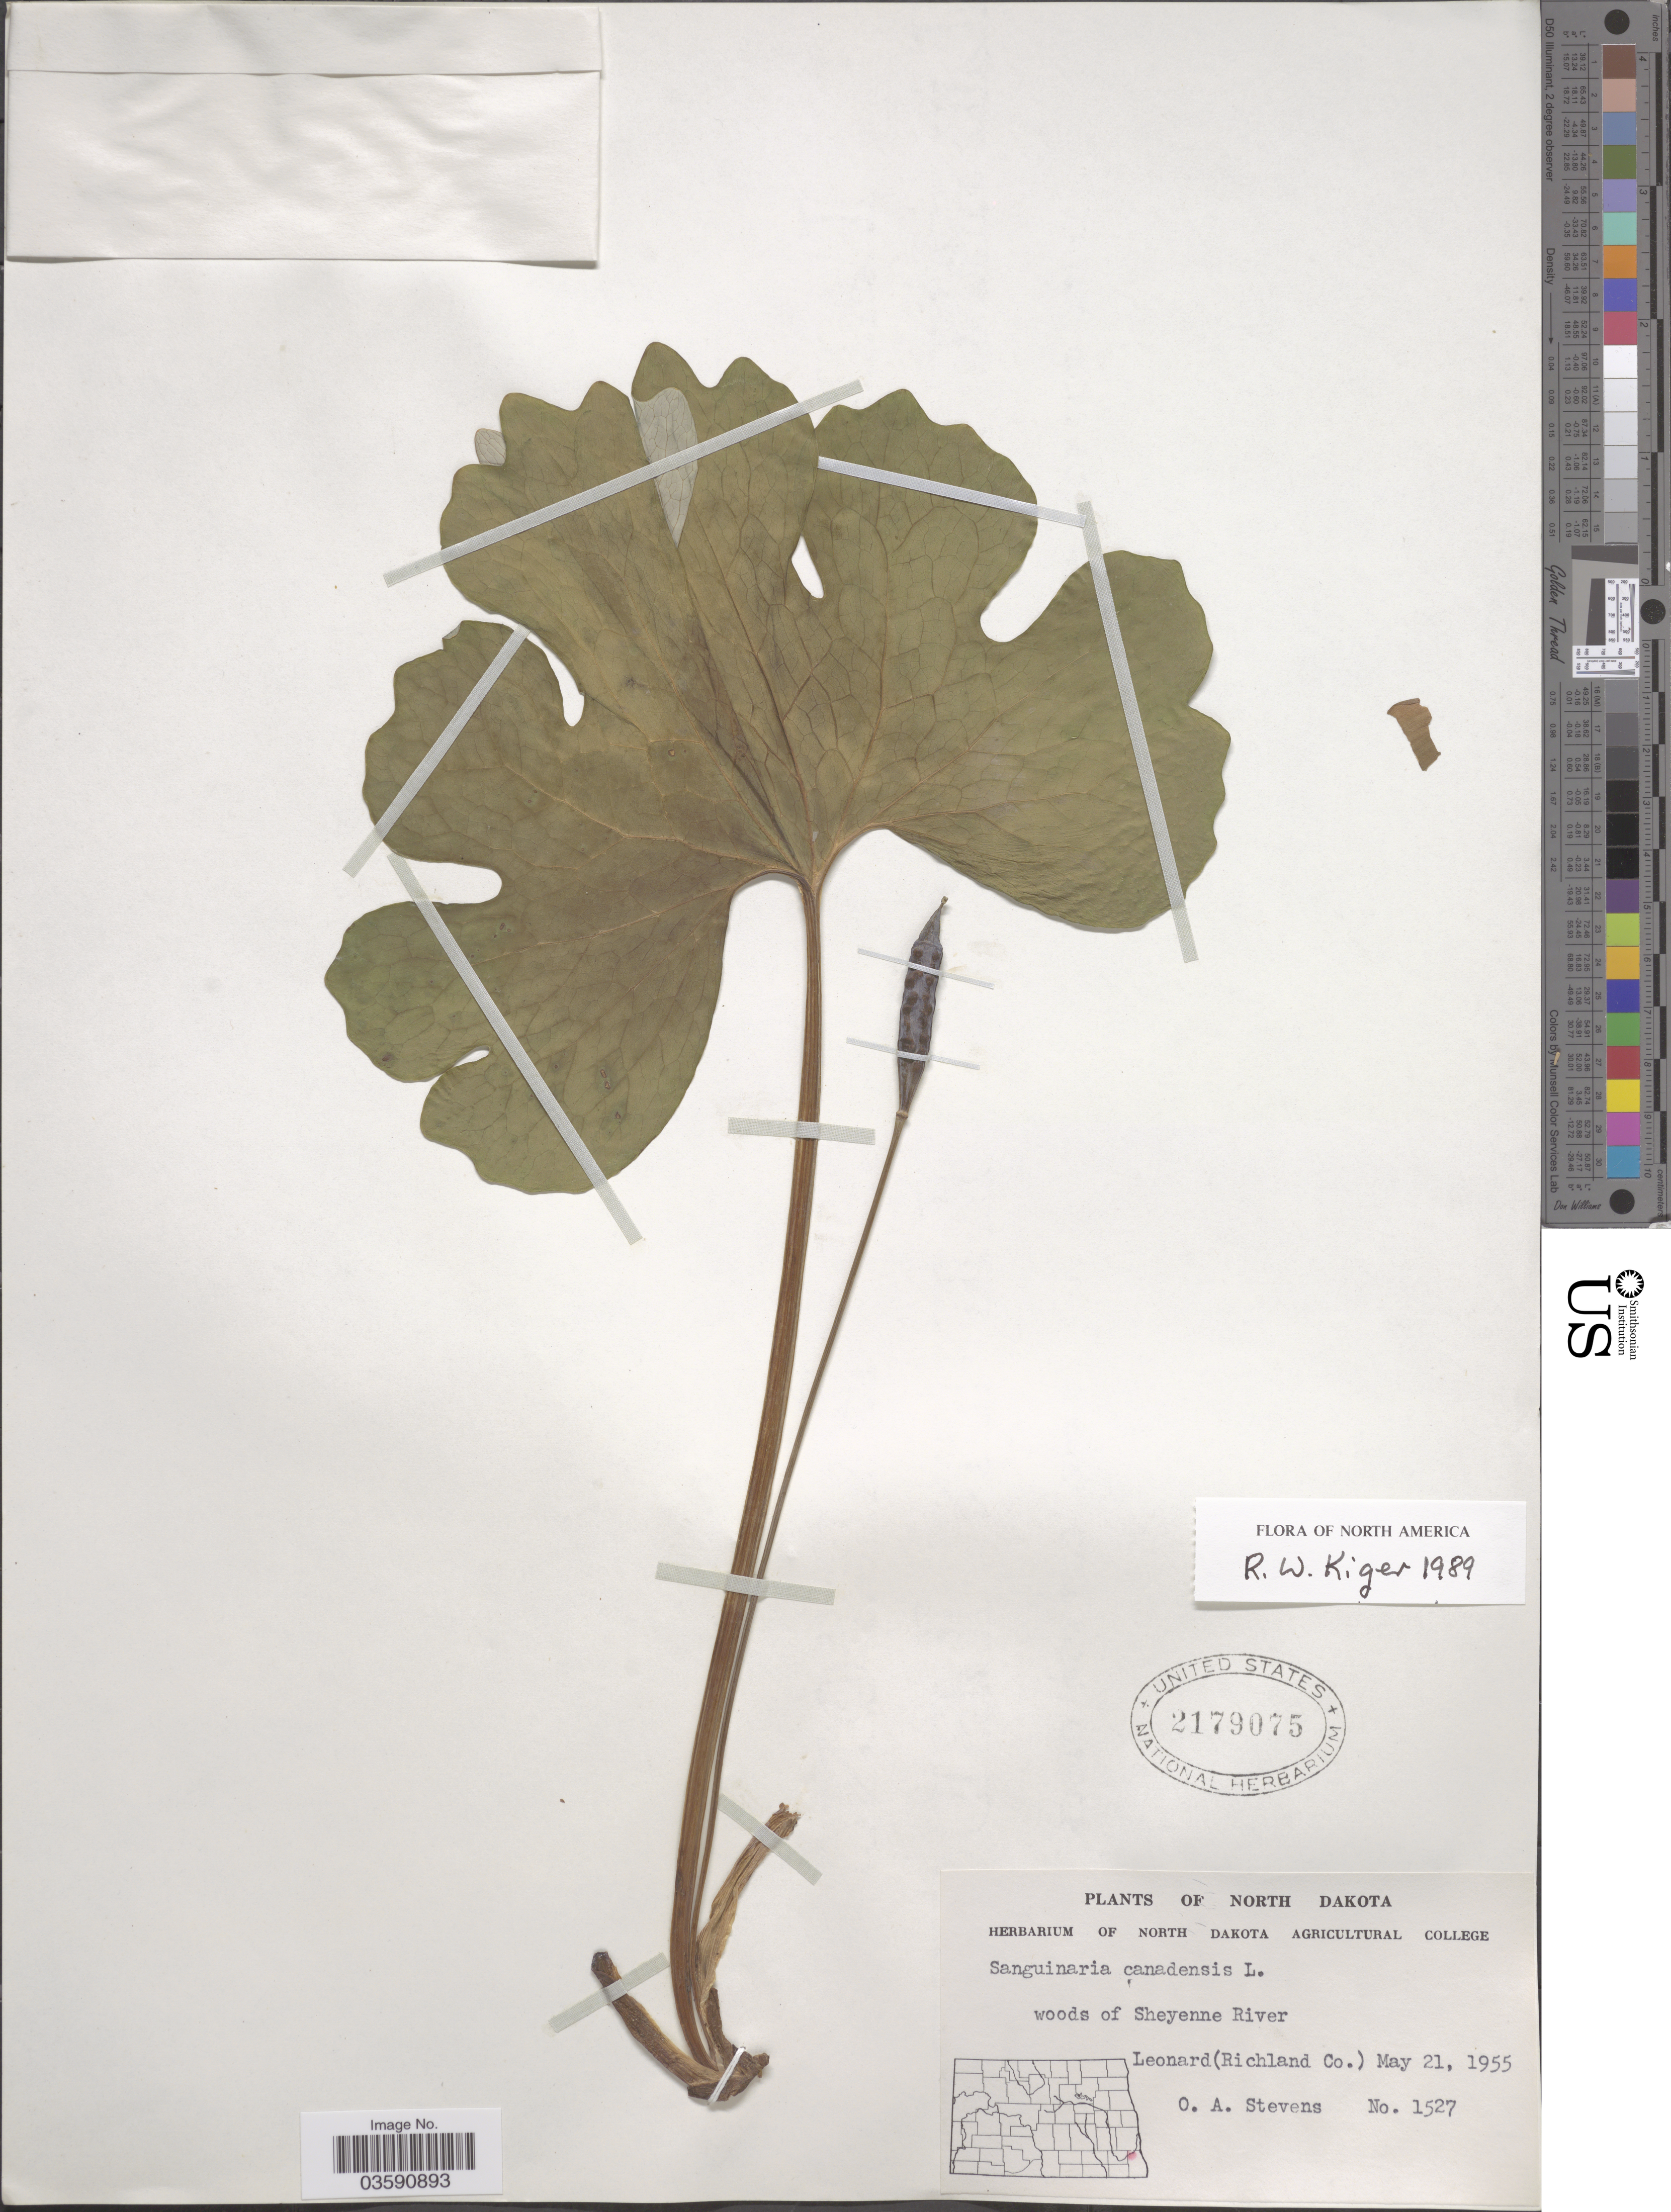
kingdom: Plantae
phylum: Tracheophyta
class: Magnoliopsida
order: Ranunculales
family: Papaveraceae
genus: Sanguinaria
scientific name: Sanguinaria canadensis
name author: L.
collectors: O. A. Stevens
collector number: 1527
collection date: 1955-05-21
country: United States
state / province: North Dakota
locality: Woods of Sheyenne River. Leonard(Richland Co.).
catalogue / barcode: US 2179075